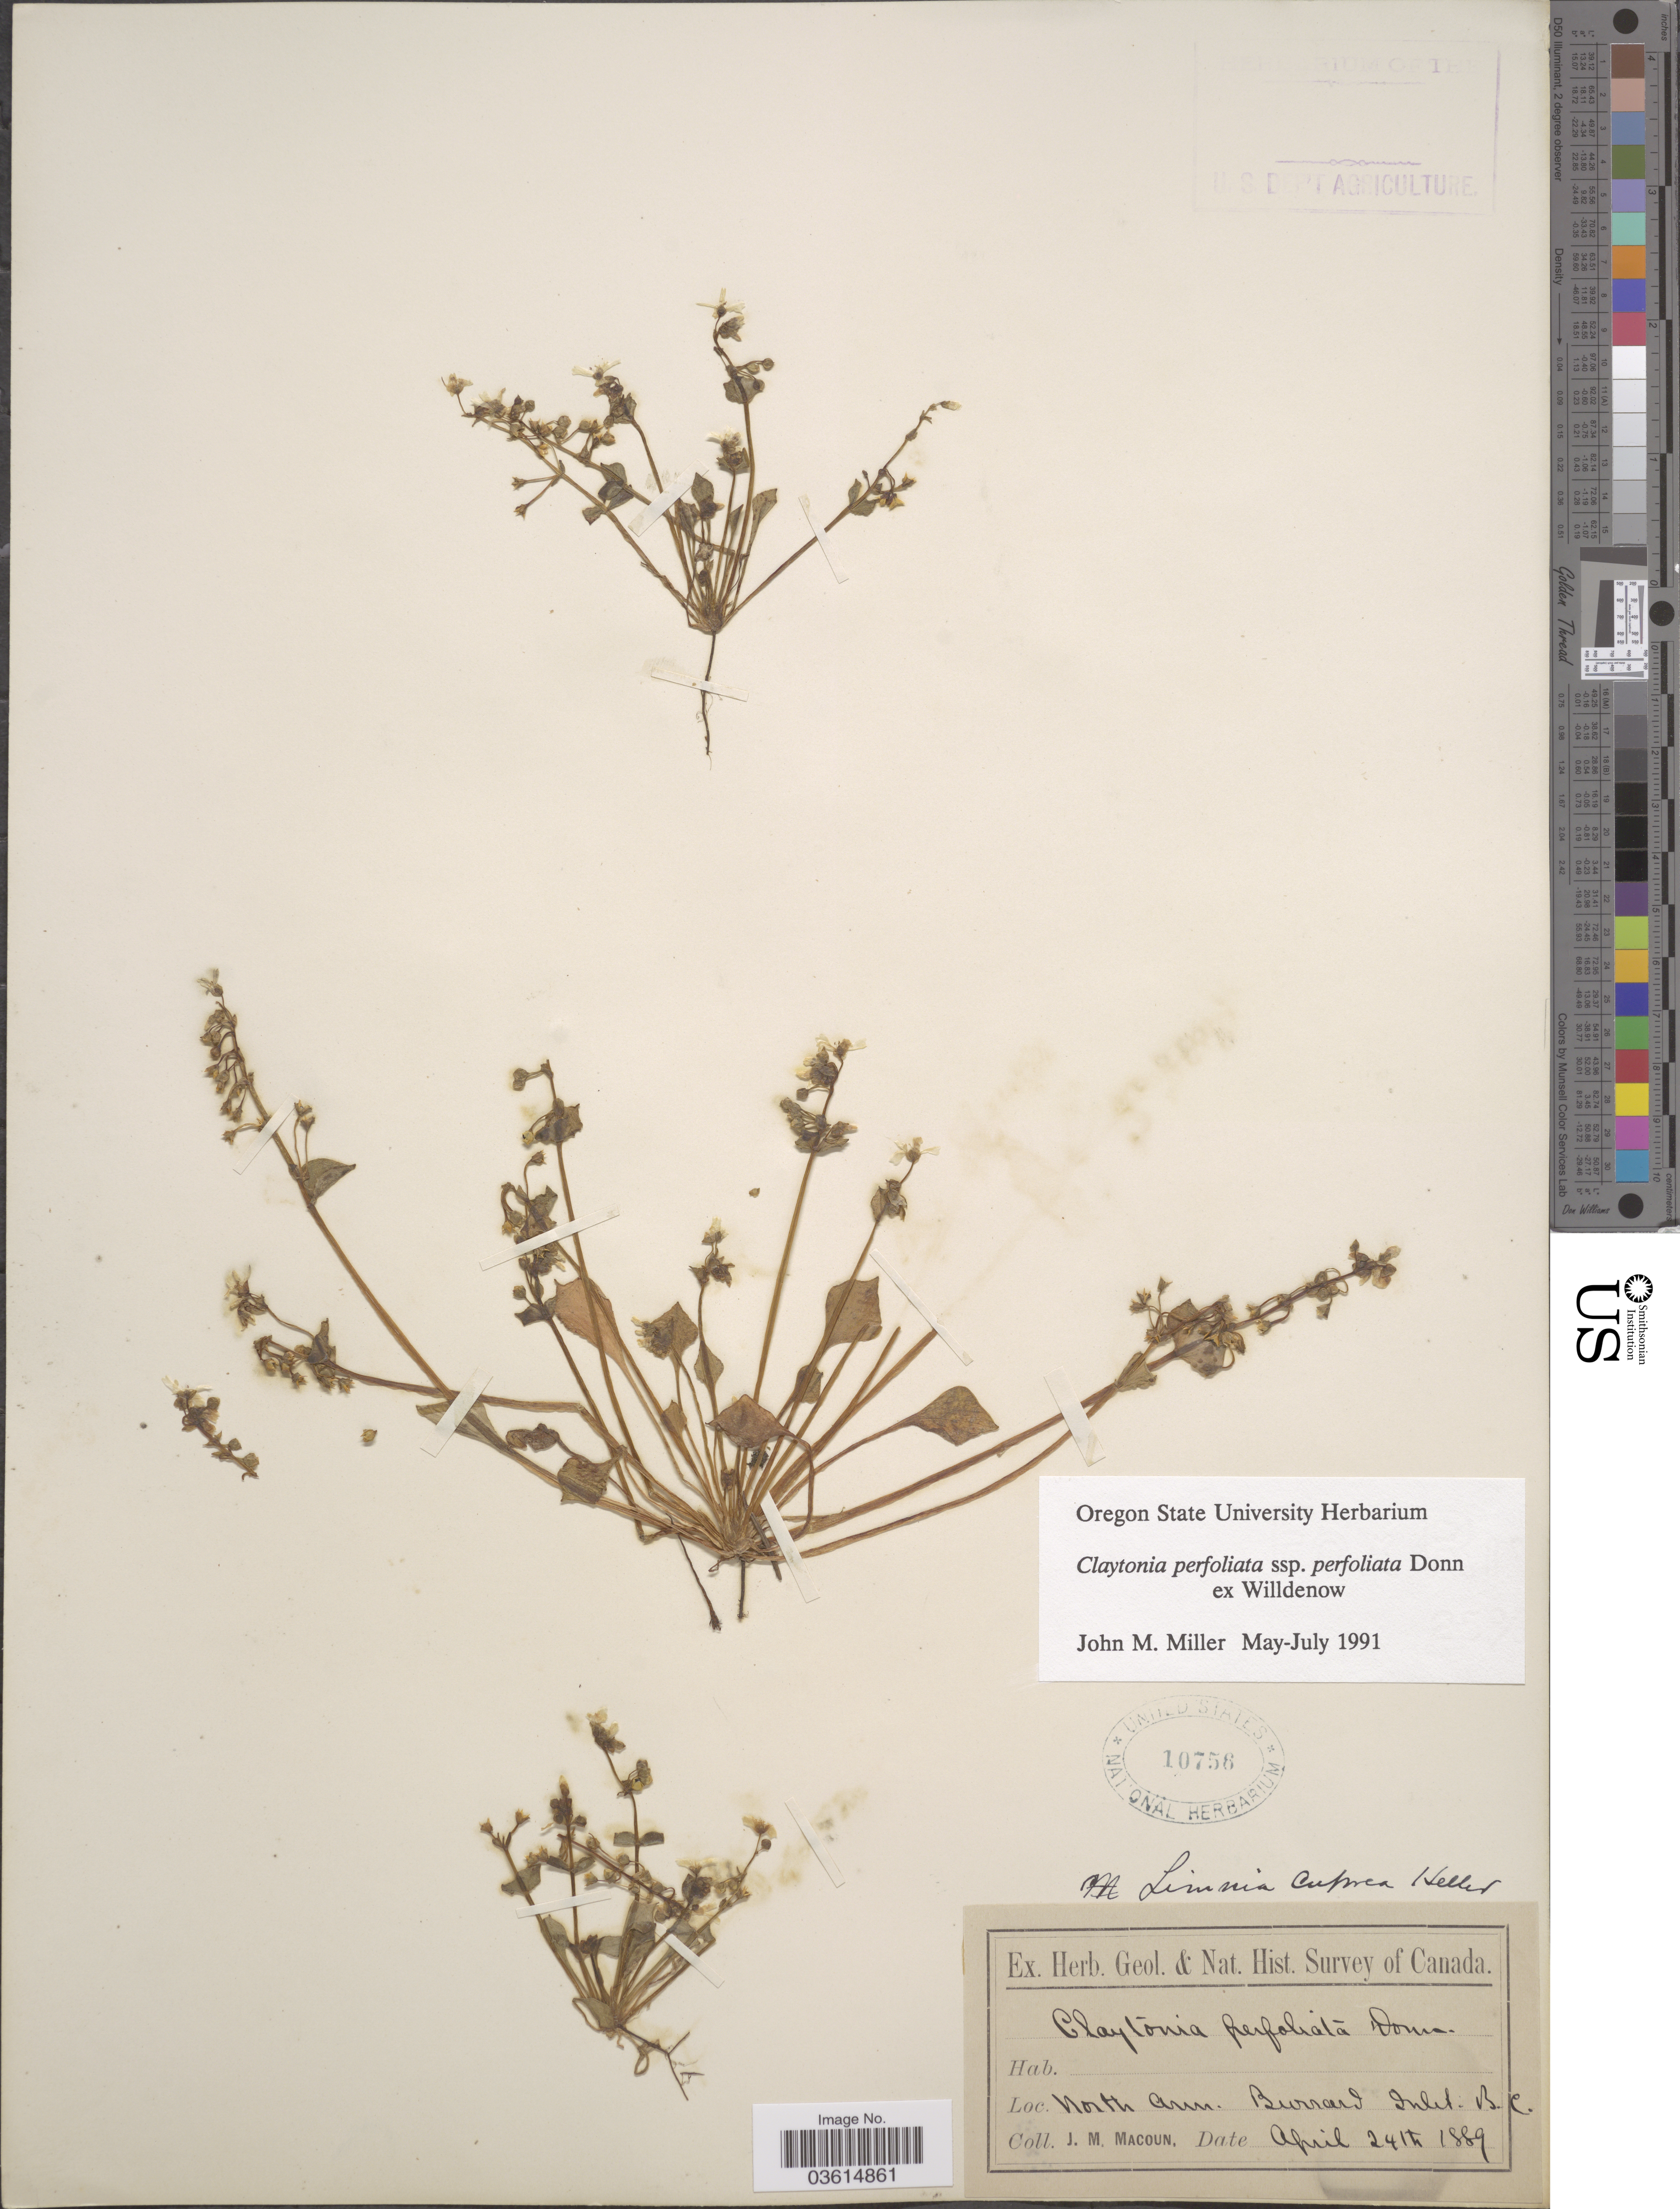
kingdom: Plantae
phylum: Tracheophyta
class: Magnoliopsida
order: Caryophyllales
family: Montiaceae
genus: Claytonia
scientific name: Claytonia perfoliata subsp. perfoliata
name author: Donn ex Willd.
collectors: J. M. Macoun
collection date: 1889-04-24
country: Canada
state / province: British Columbia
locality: North Am. Burrard Inlet.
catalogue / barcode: US 10756